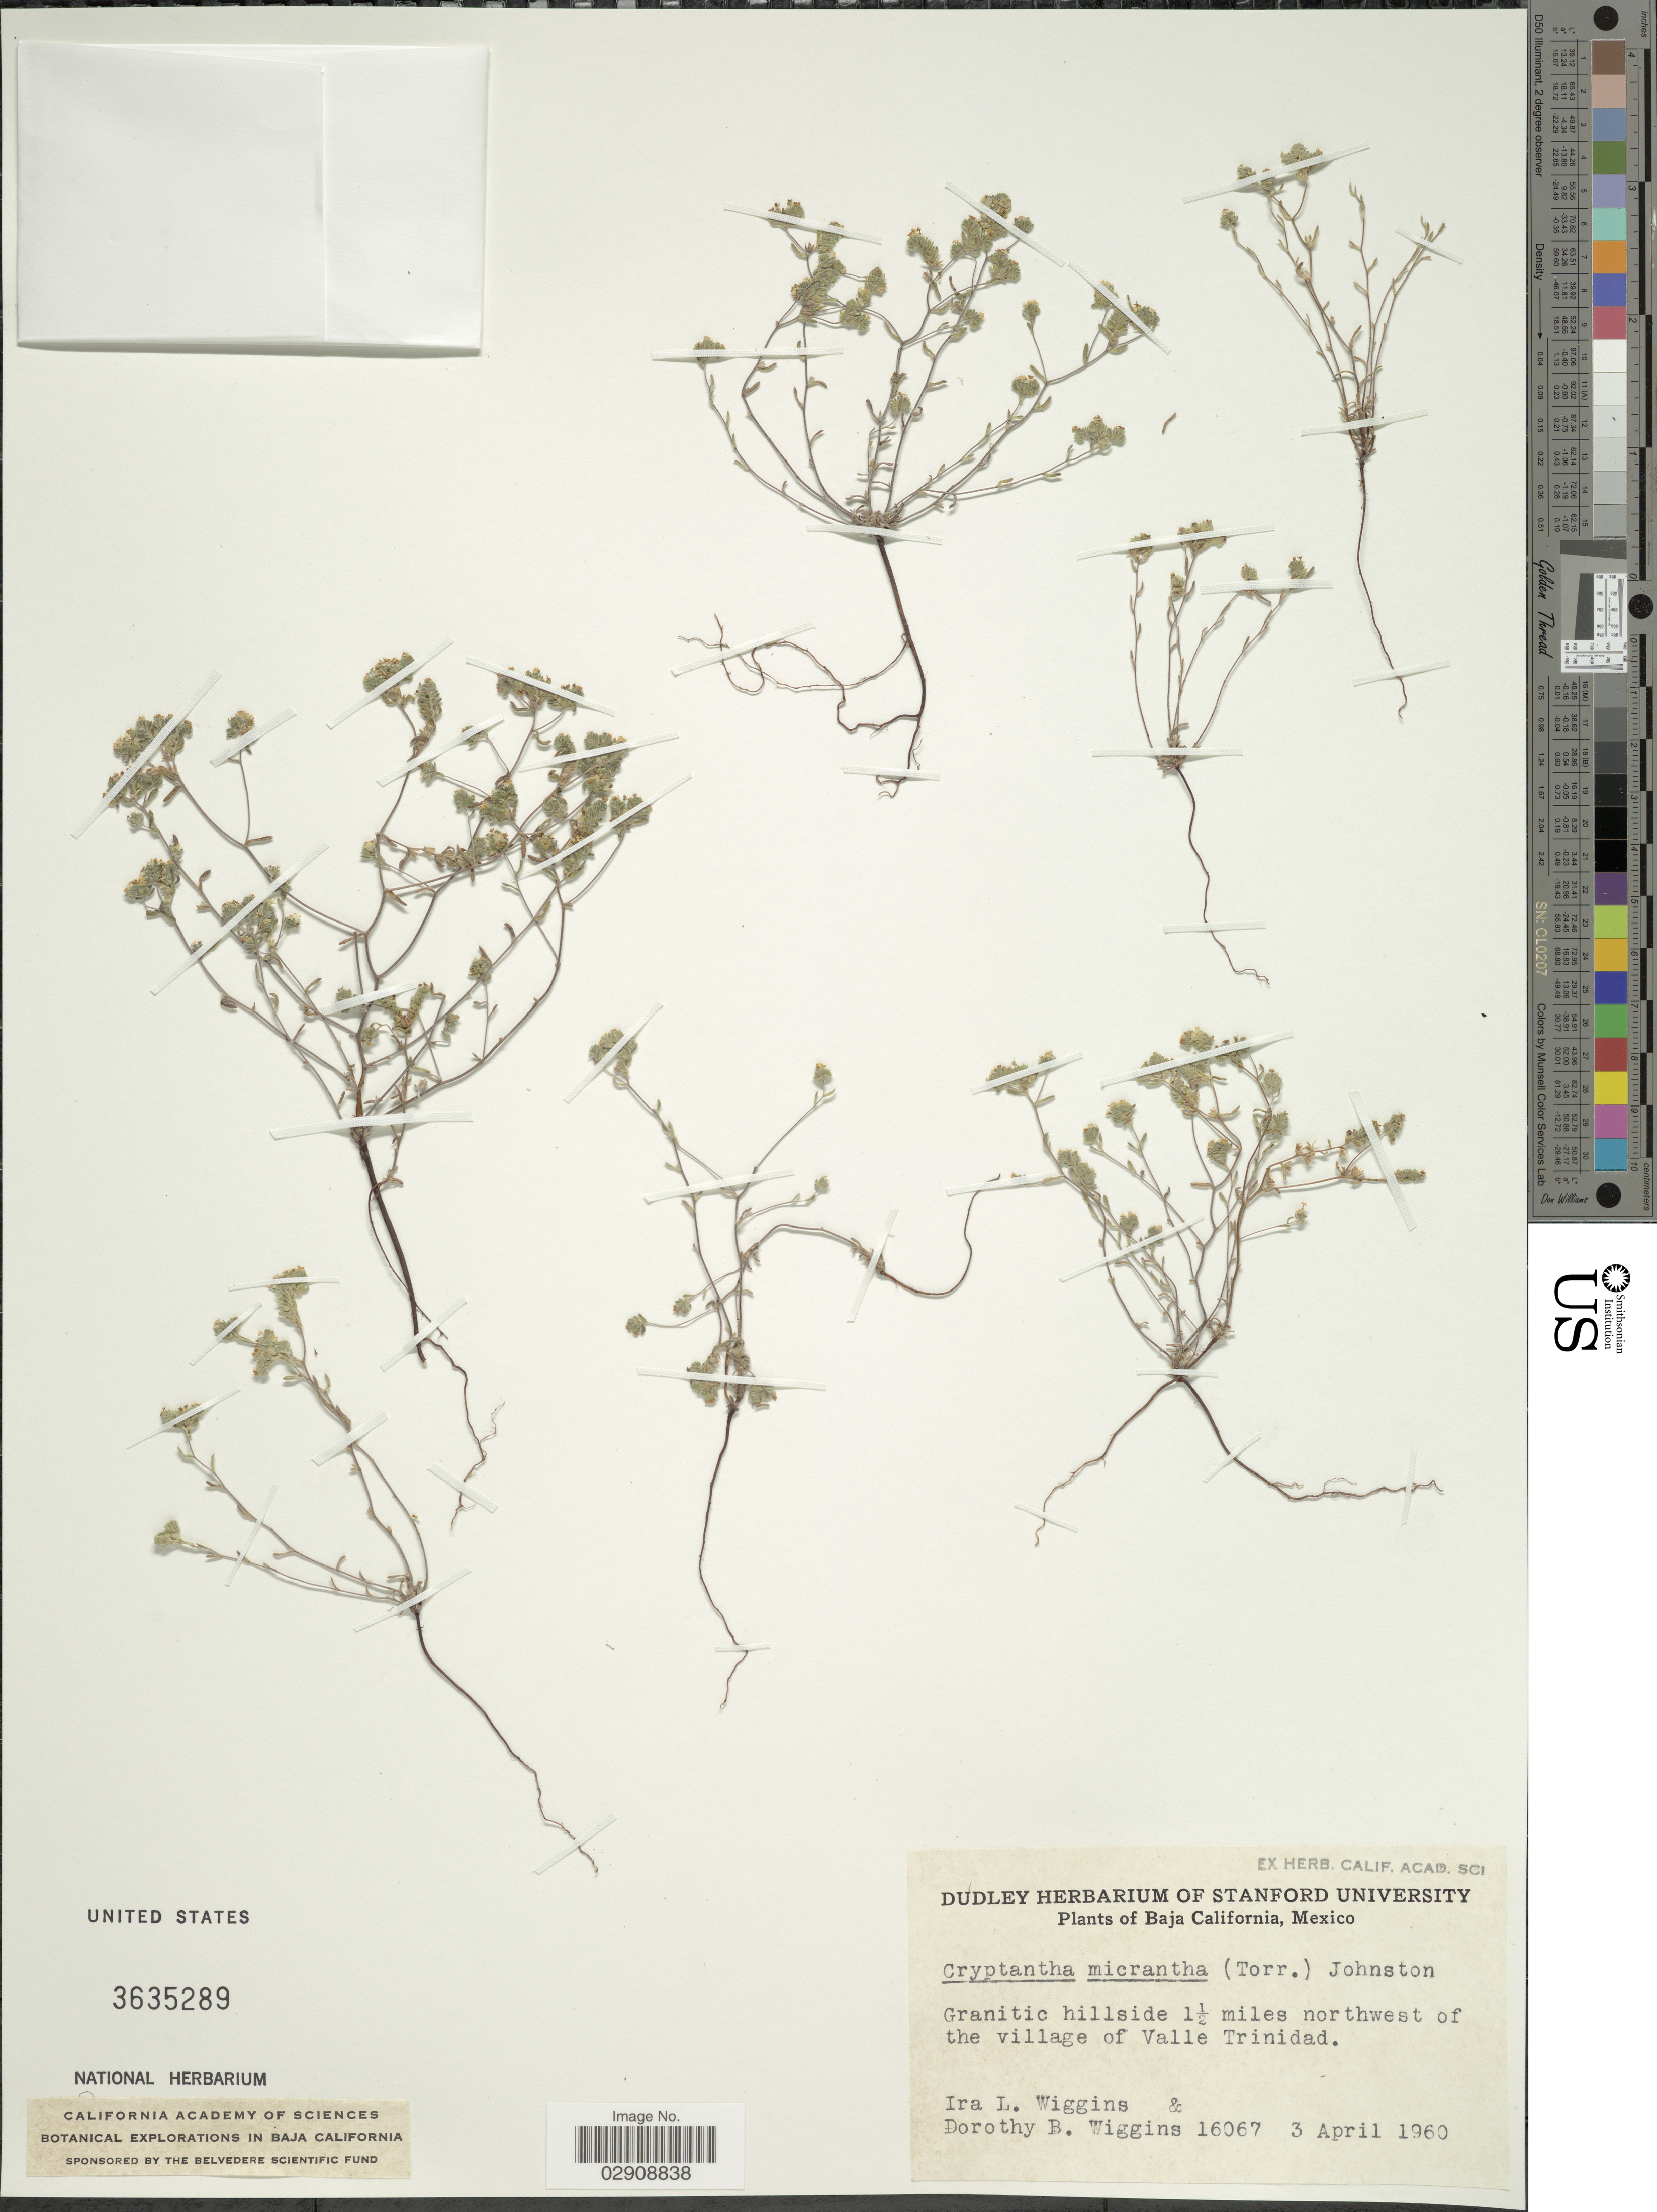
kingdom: Plantae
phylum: Tracheophyta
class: Magnoliopsida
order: Boraginales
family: Boraginaceae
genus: Cryptantha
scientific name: Cryptantha micrantha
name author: (Torr.) I.M. Johnst.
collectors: I. L. Wiggins & D. B. Wiggins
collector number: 16067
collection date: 1960-04-03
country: Mexico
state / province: Baja California Norte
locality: Granitic hillside 1½ miles northwest of the village of Valle Trinidad.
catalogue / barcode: US 3635289